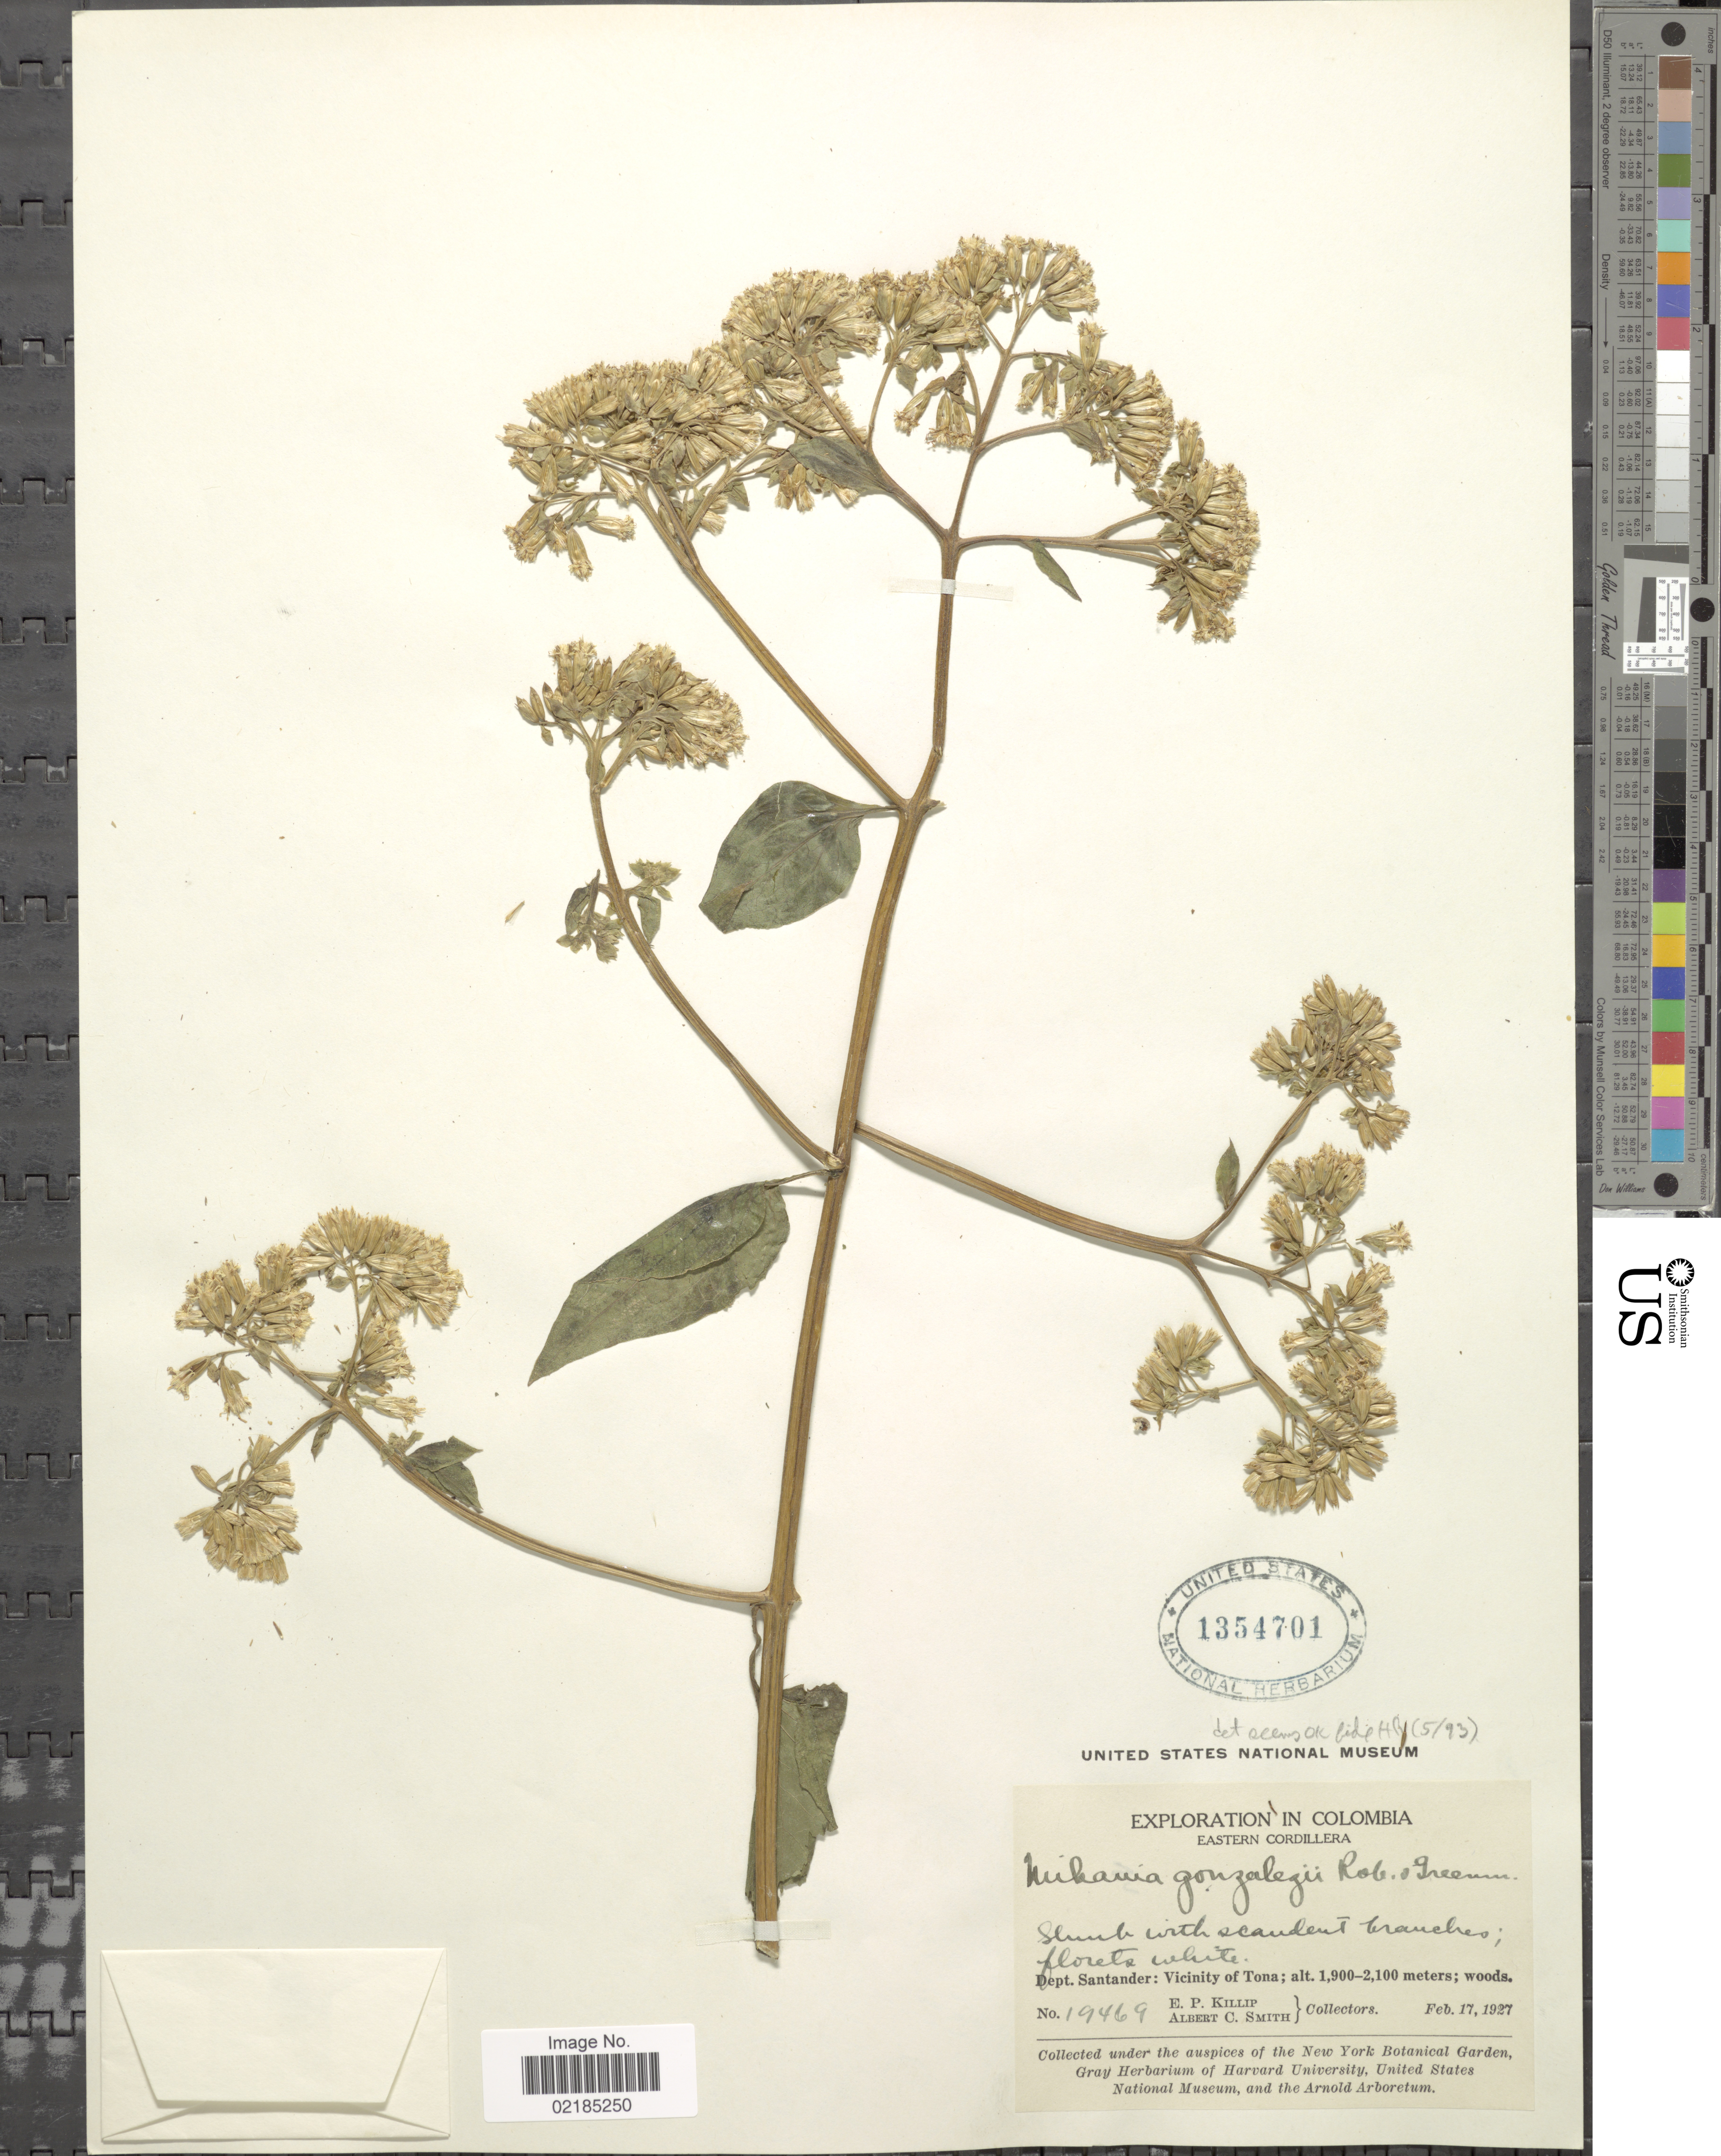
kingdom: Plantae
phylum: Tracheophyta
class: Magnoliopsida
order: Asterales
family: Asteraceae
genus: Mikania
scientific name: Mikania gonzalesii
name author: B.L. Rob. & Greenm.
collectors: E. P. Killip & A. C. Smith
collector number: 19469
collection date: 1927-02-17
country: Colombia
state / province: Santander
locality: Eastern Cordillera. Vicinity of Toma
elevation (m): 1900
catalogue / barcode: US 1354701